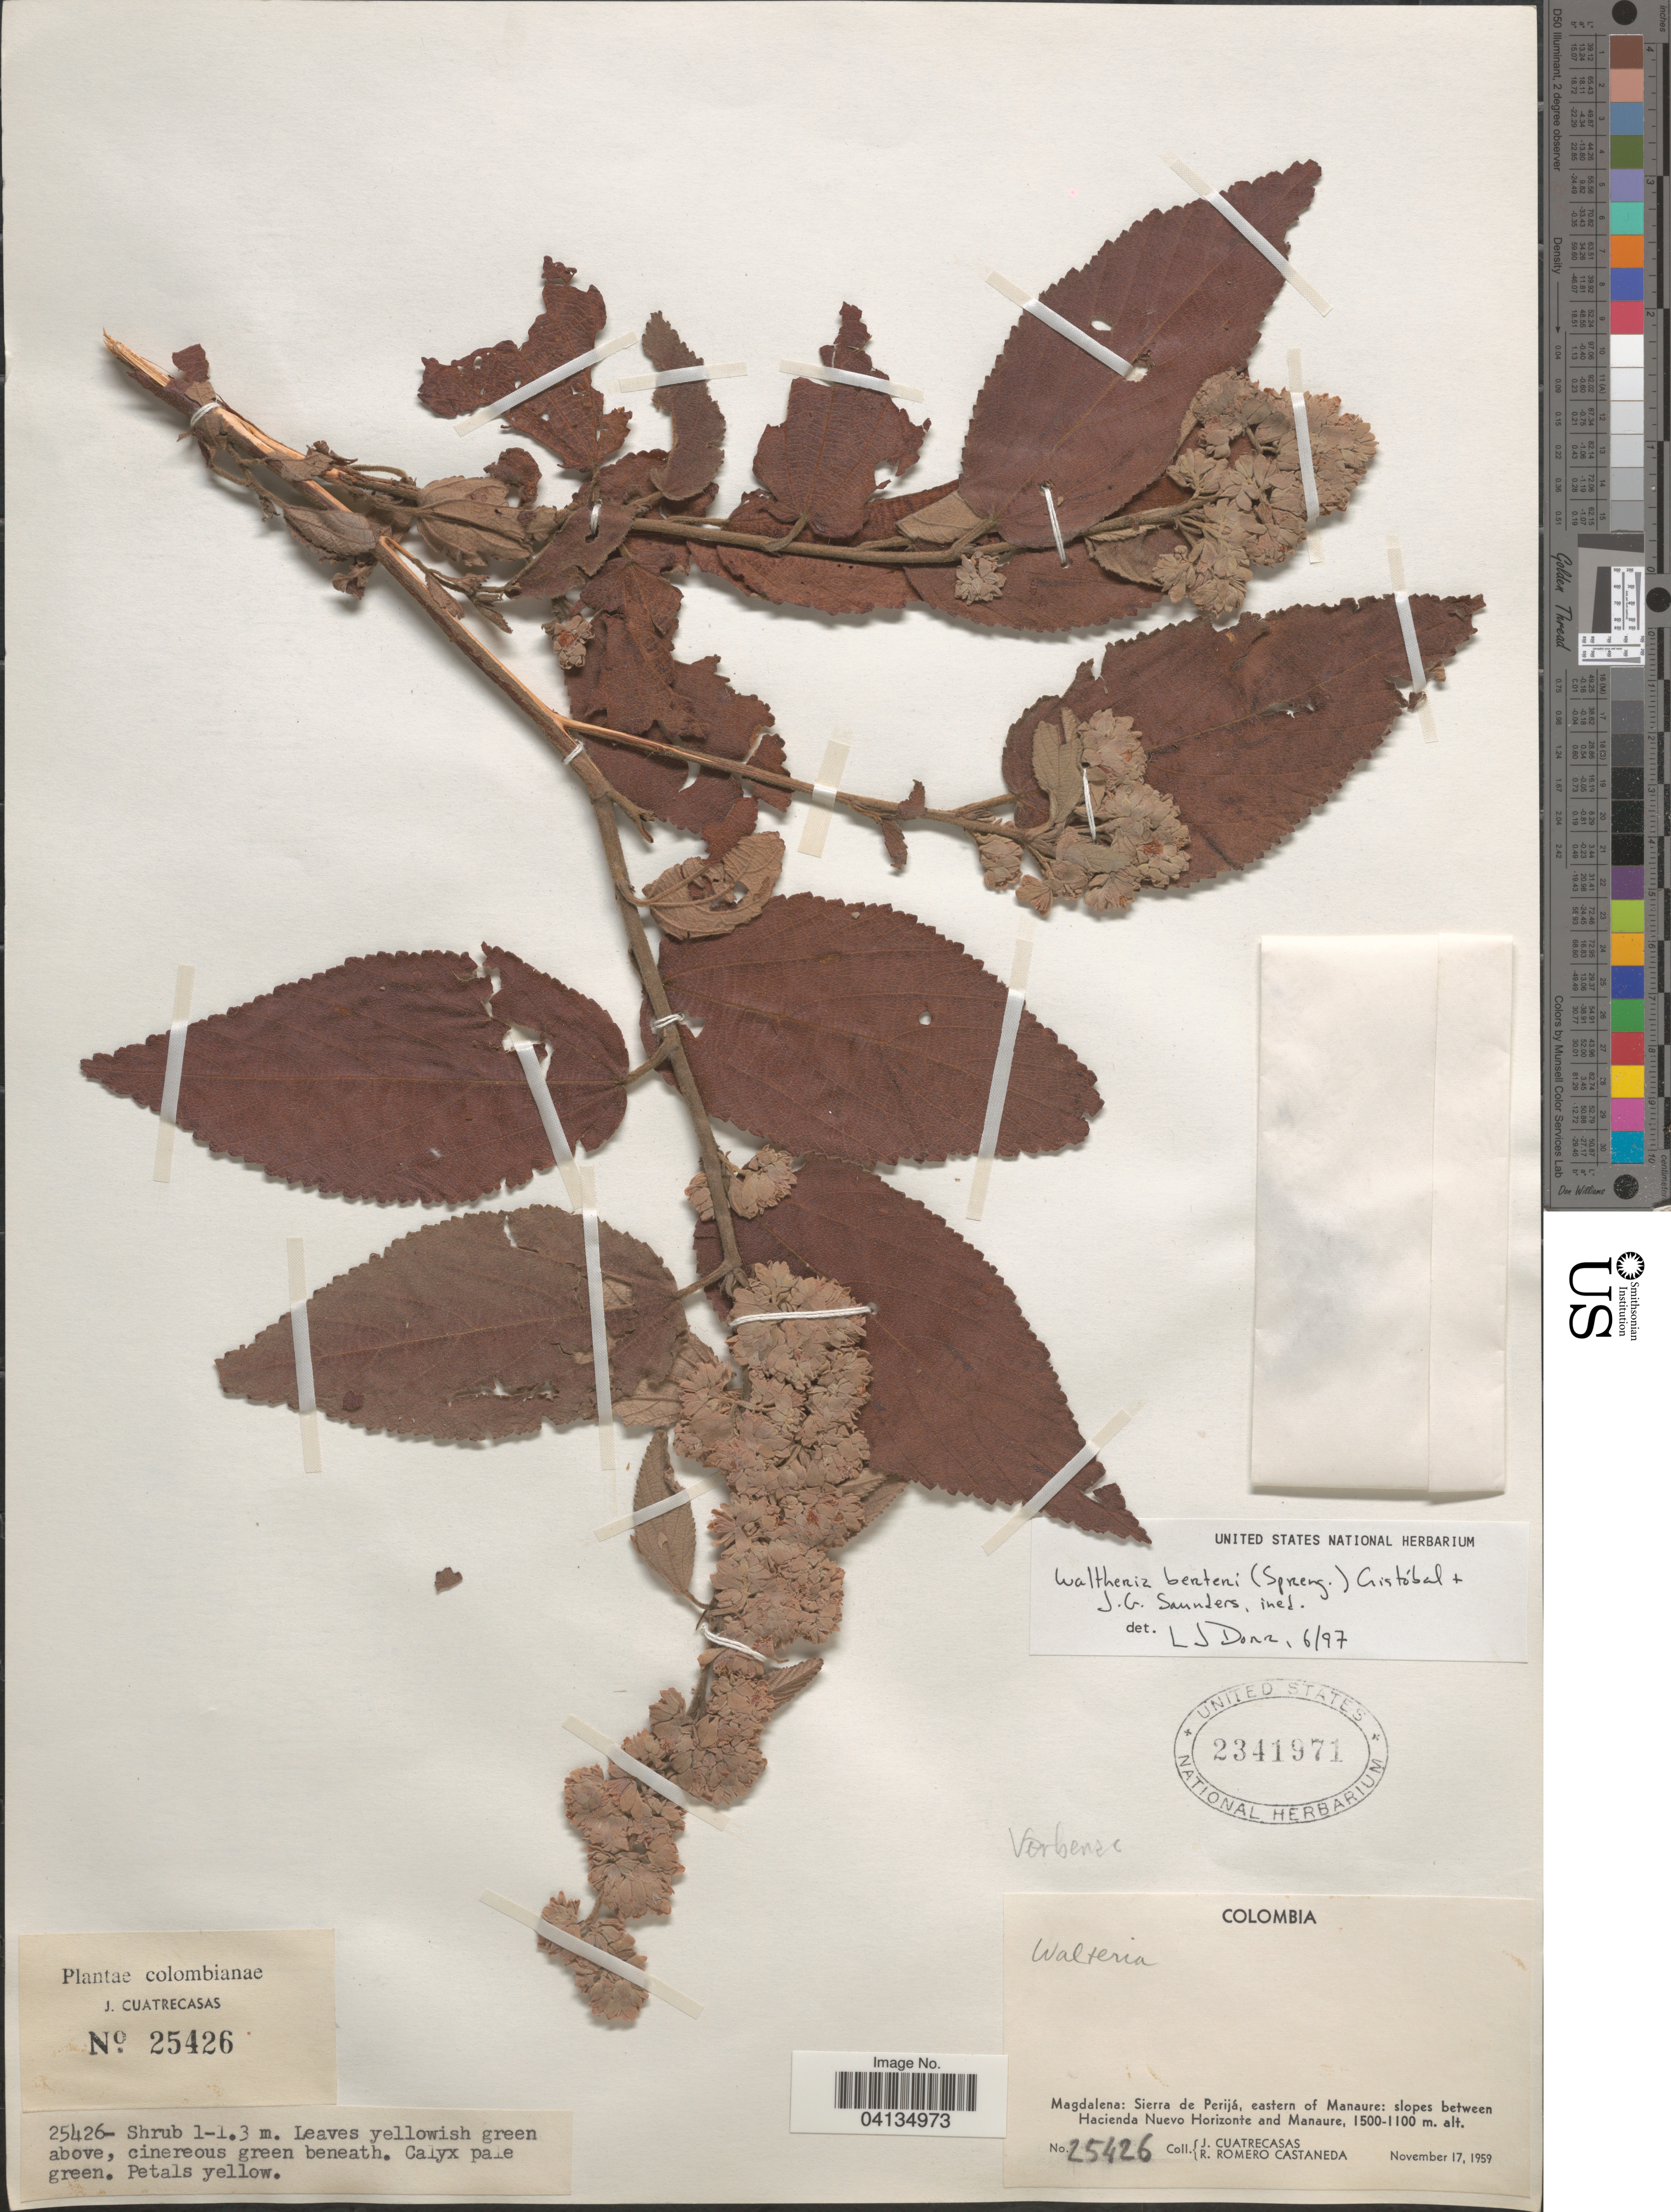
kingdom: Plantae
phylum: Tracheophyta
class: Magnoliopsida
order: Malvales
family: Malvaceae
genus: Waltheria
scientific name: Waltheria berteroi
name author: (Spreng.) J.G. Saunders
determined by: Dorr, L. J., (BOT), Smithsonian Institution - National Museum of Natural History (UNITED STATES)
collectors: J. Cuatrecasas & R. Romero Castañeda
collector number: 25426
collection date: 1959-11-17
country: Colombia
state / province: Magdalena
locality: Sierra de Perijá, eastern of Manaure: slopes between Hacienda Nuevo Horizonte and Manaure.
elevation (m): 1100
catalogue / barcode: US 2341971